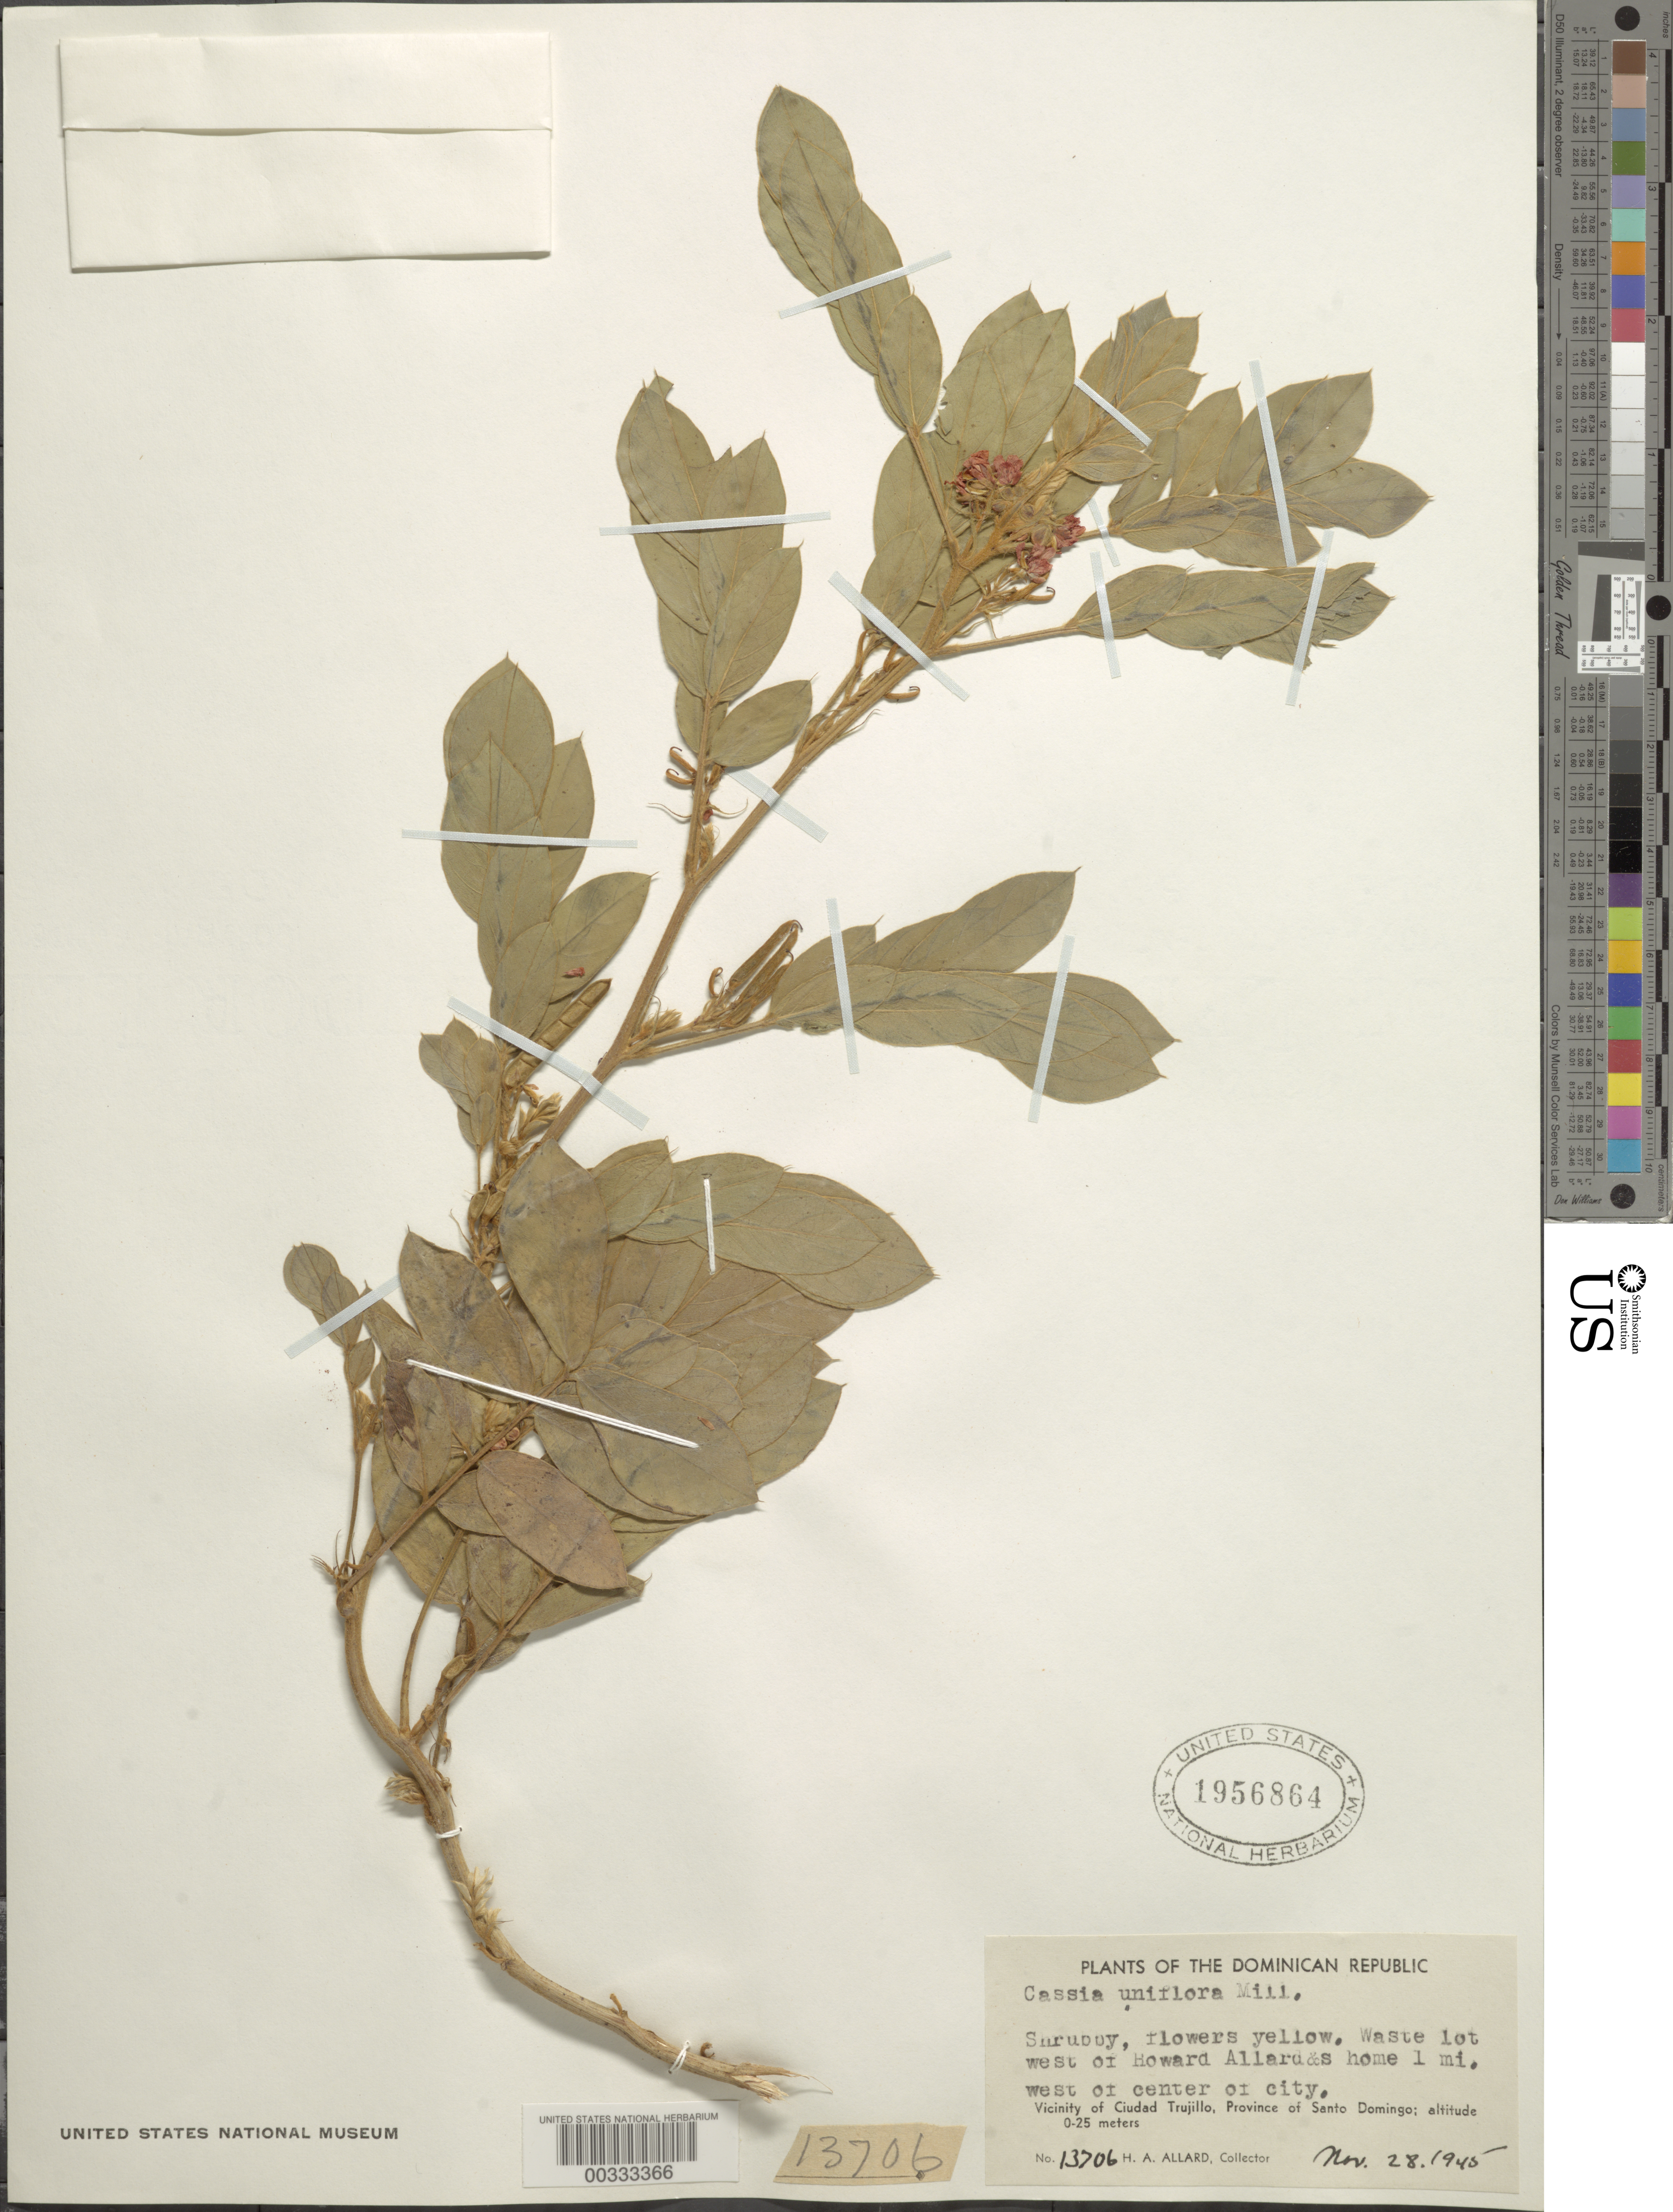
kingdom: Plantae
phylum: Tracheophyta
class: Magnoliopsida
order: Fabales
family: Fabaceae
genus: Senna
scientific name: Senna uniflora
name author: (Mill.) H.S. Irwin & Barneby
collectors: H. A. Allard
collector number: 13706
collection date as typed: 28 Nov 1945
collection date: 1945-11-28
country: Dominican Republic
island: Hispaniola Island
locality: Lot w of h. allard's home, 1 mi w of center of city; vicinity of santo domingo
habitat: Waste lot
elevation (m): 0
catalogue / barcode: US 1956864